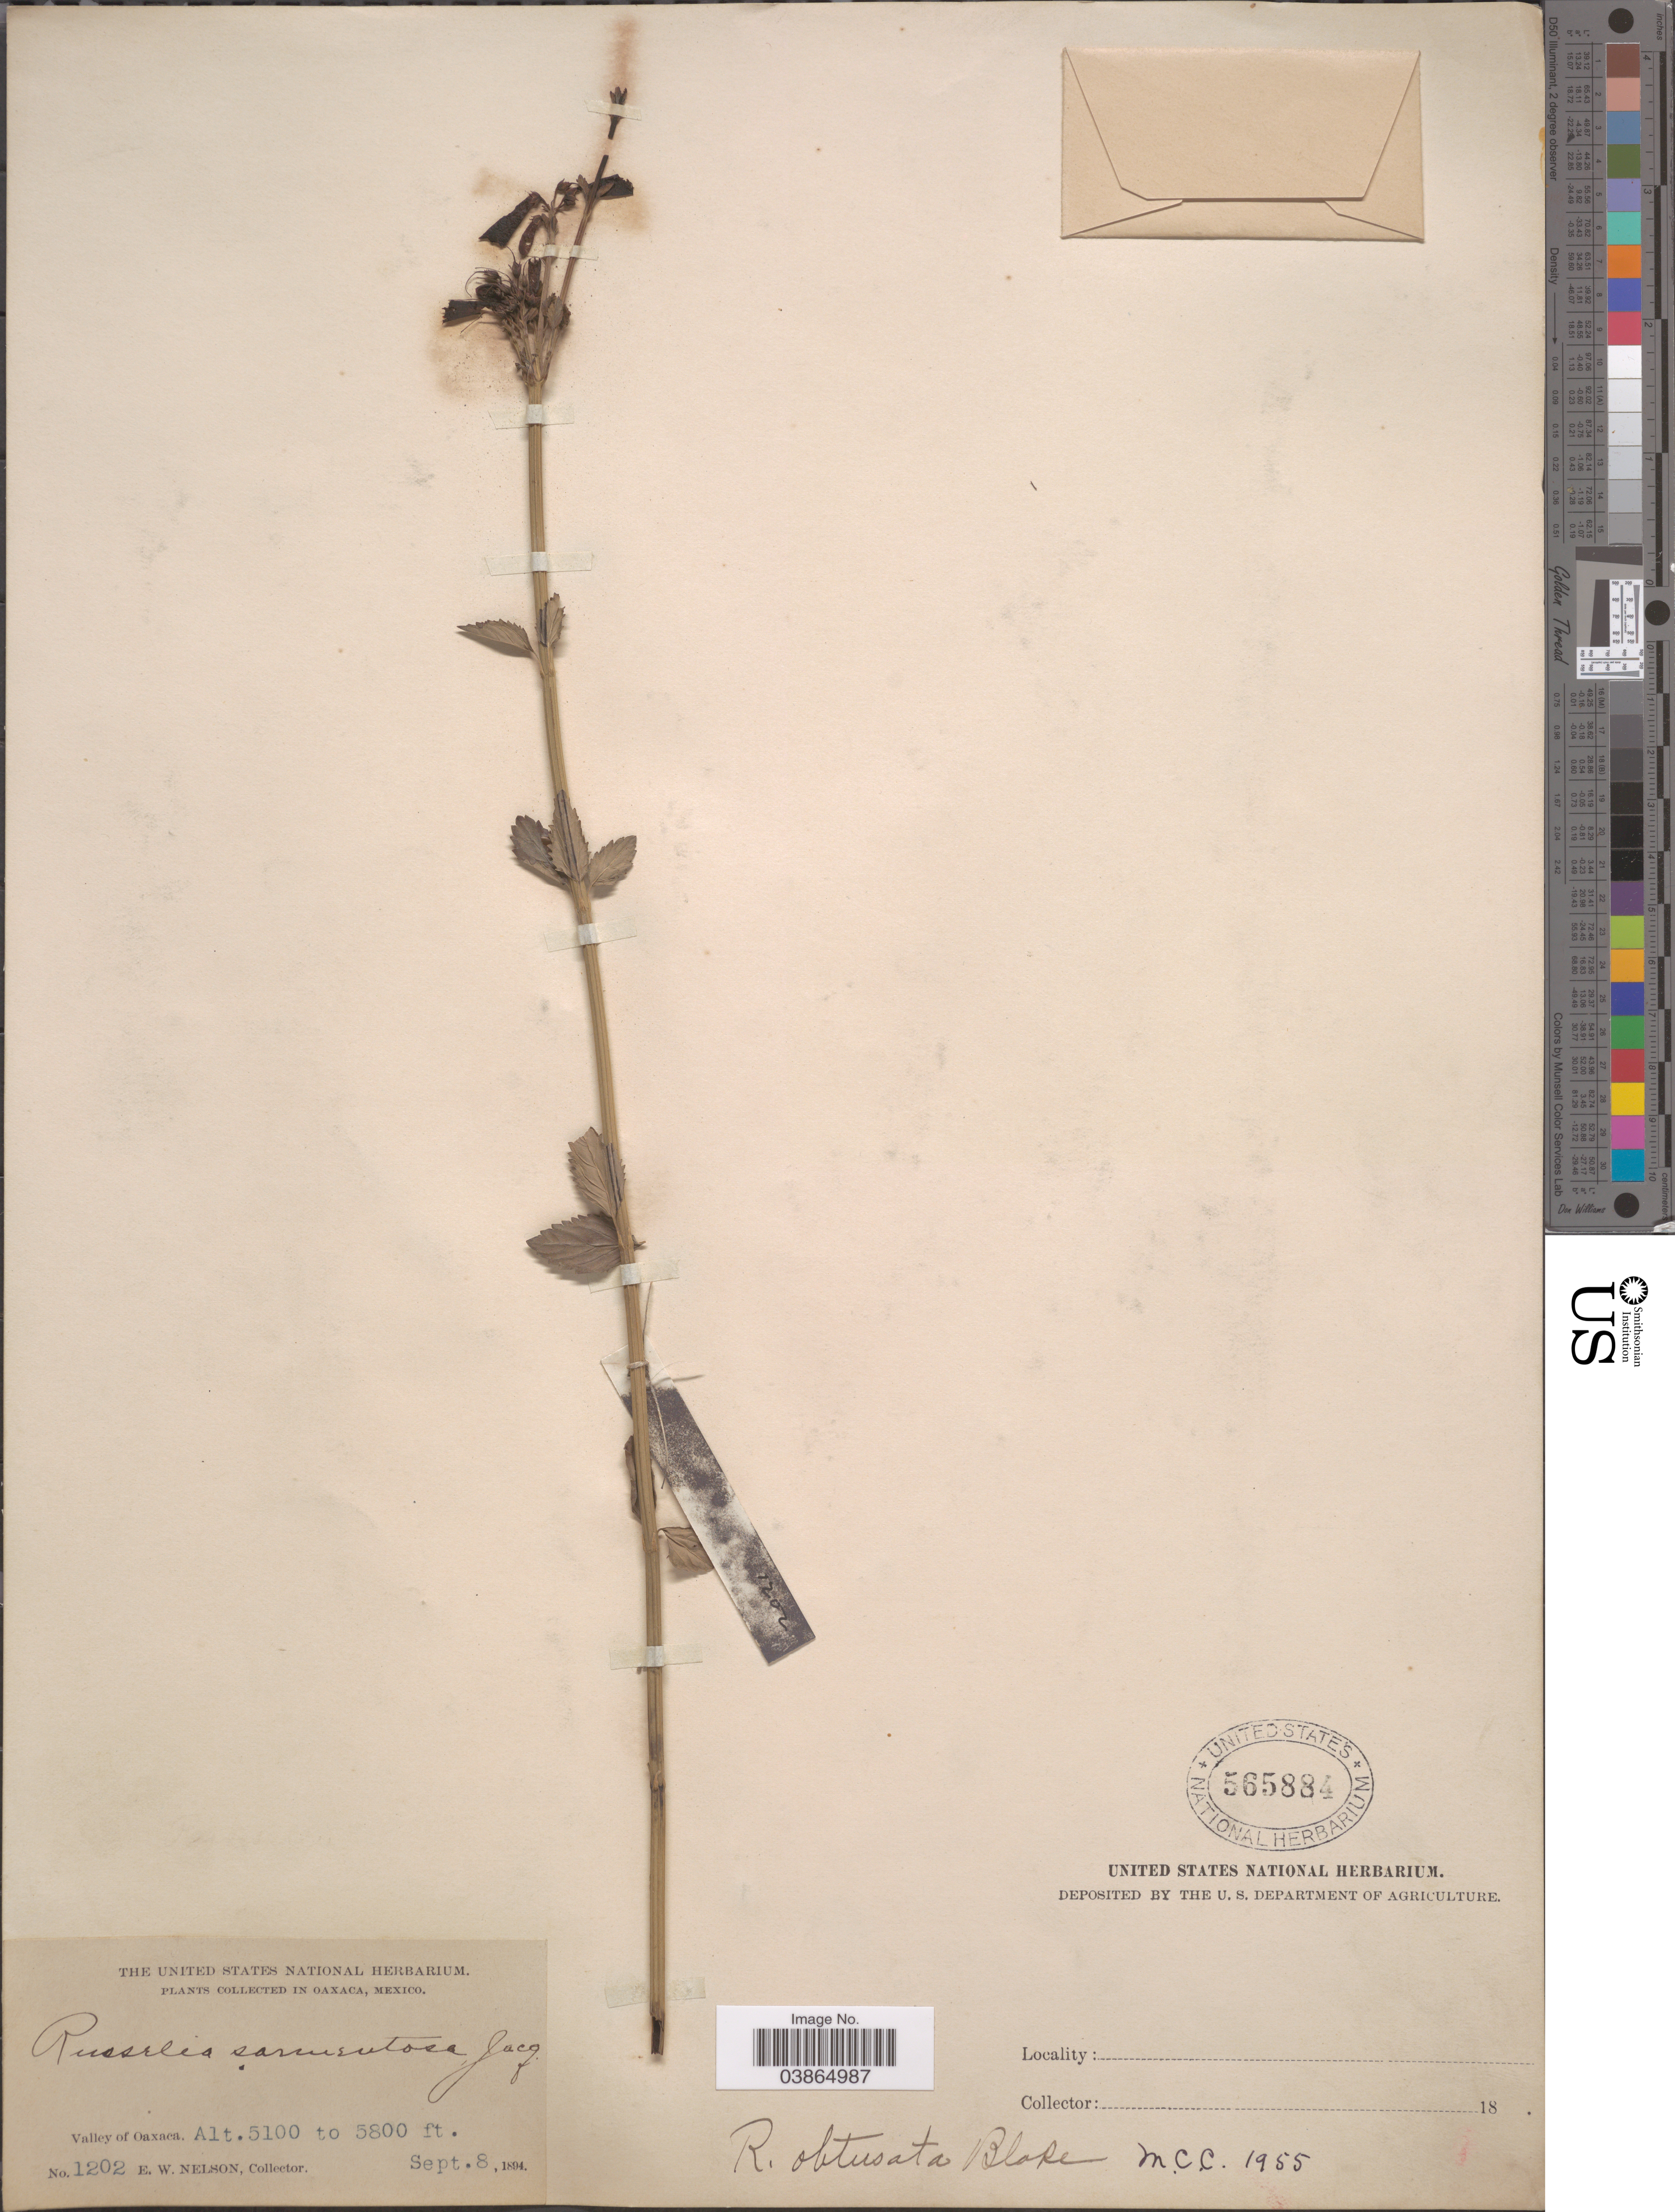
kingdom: Plantae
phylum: Tracheophyta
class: Magnoliopsida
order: Lamiales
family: Plantaginaceae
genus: Russelia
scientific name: Russelia obtusata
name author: S.F. Blake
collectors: E. W. Nelson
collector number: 1202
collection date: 1894-09-08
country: Mexico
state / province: Oaxaca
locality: Valley of Oaxaca.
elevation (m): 1554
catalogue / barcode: US 565884